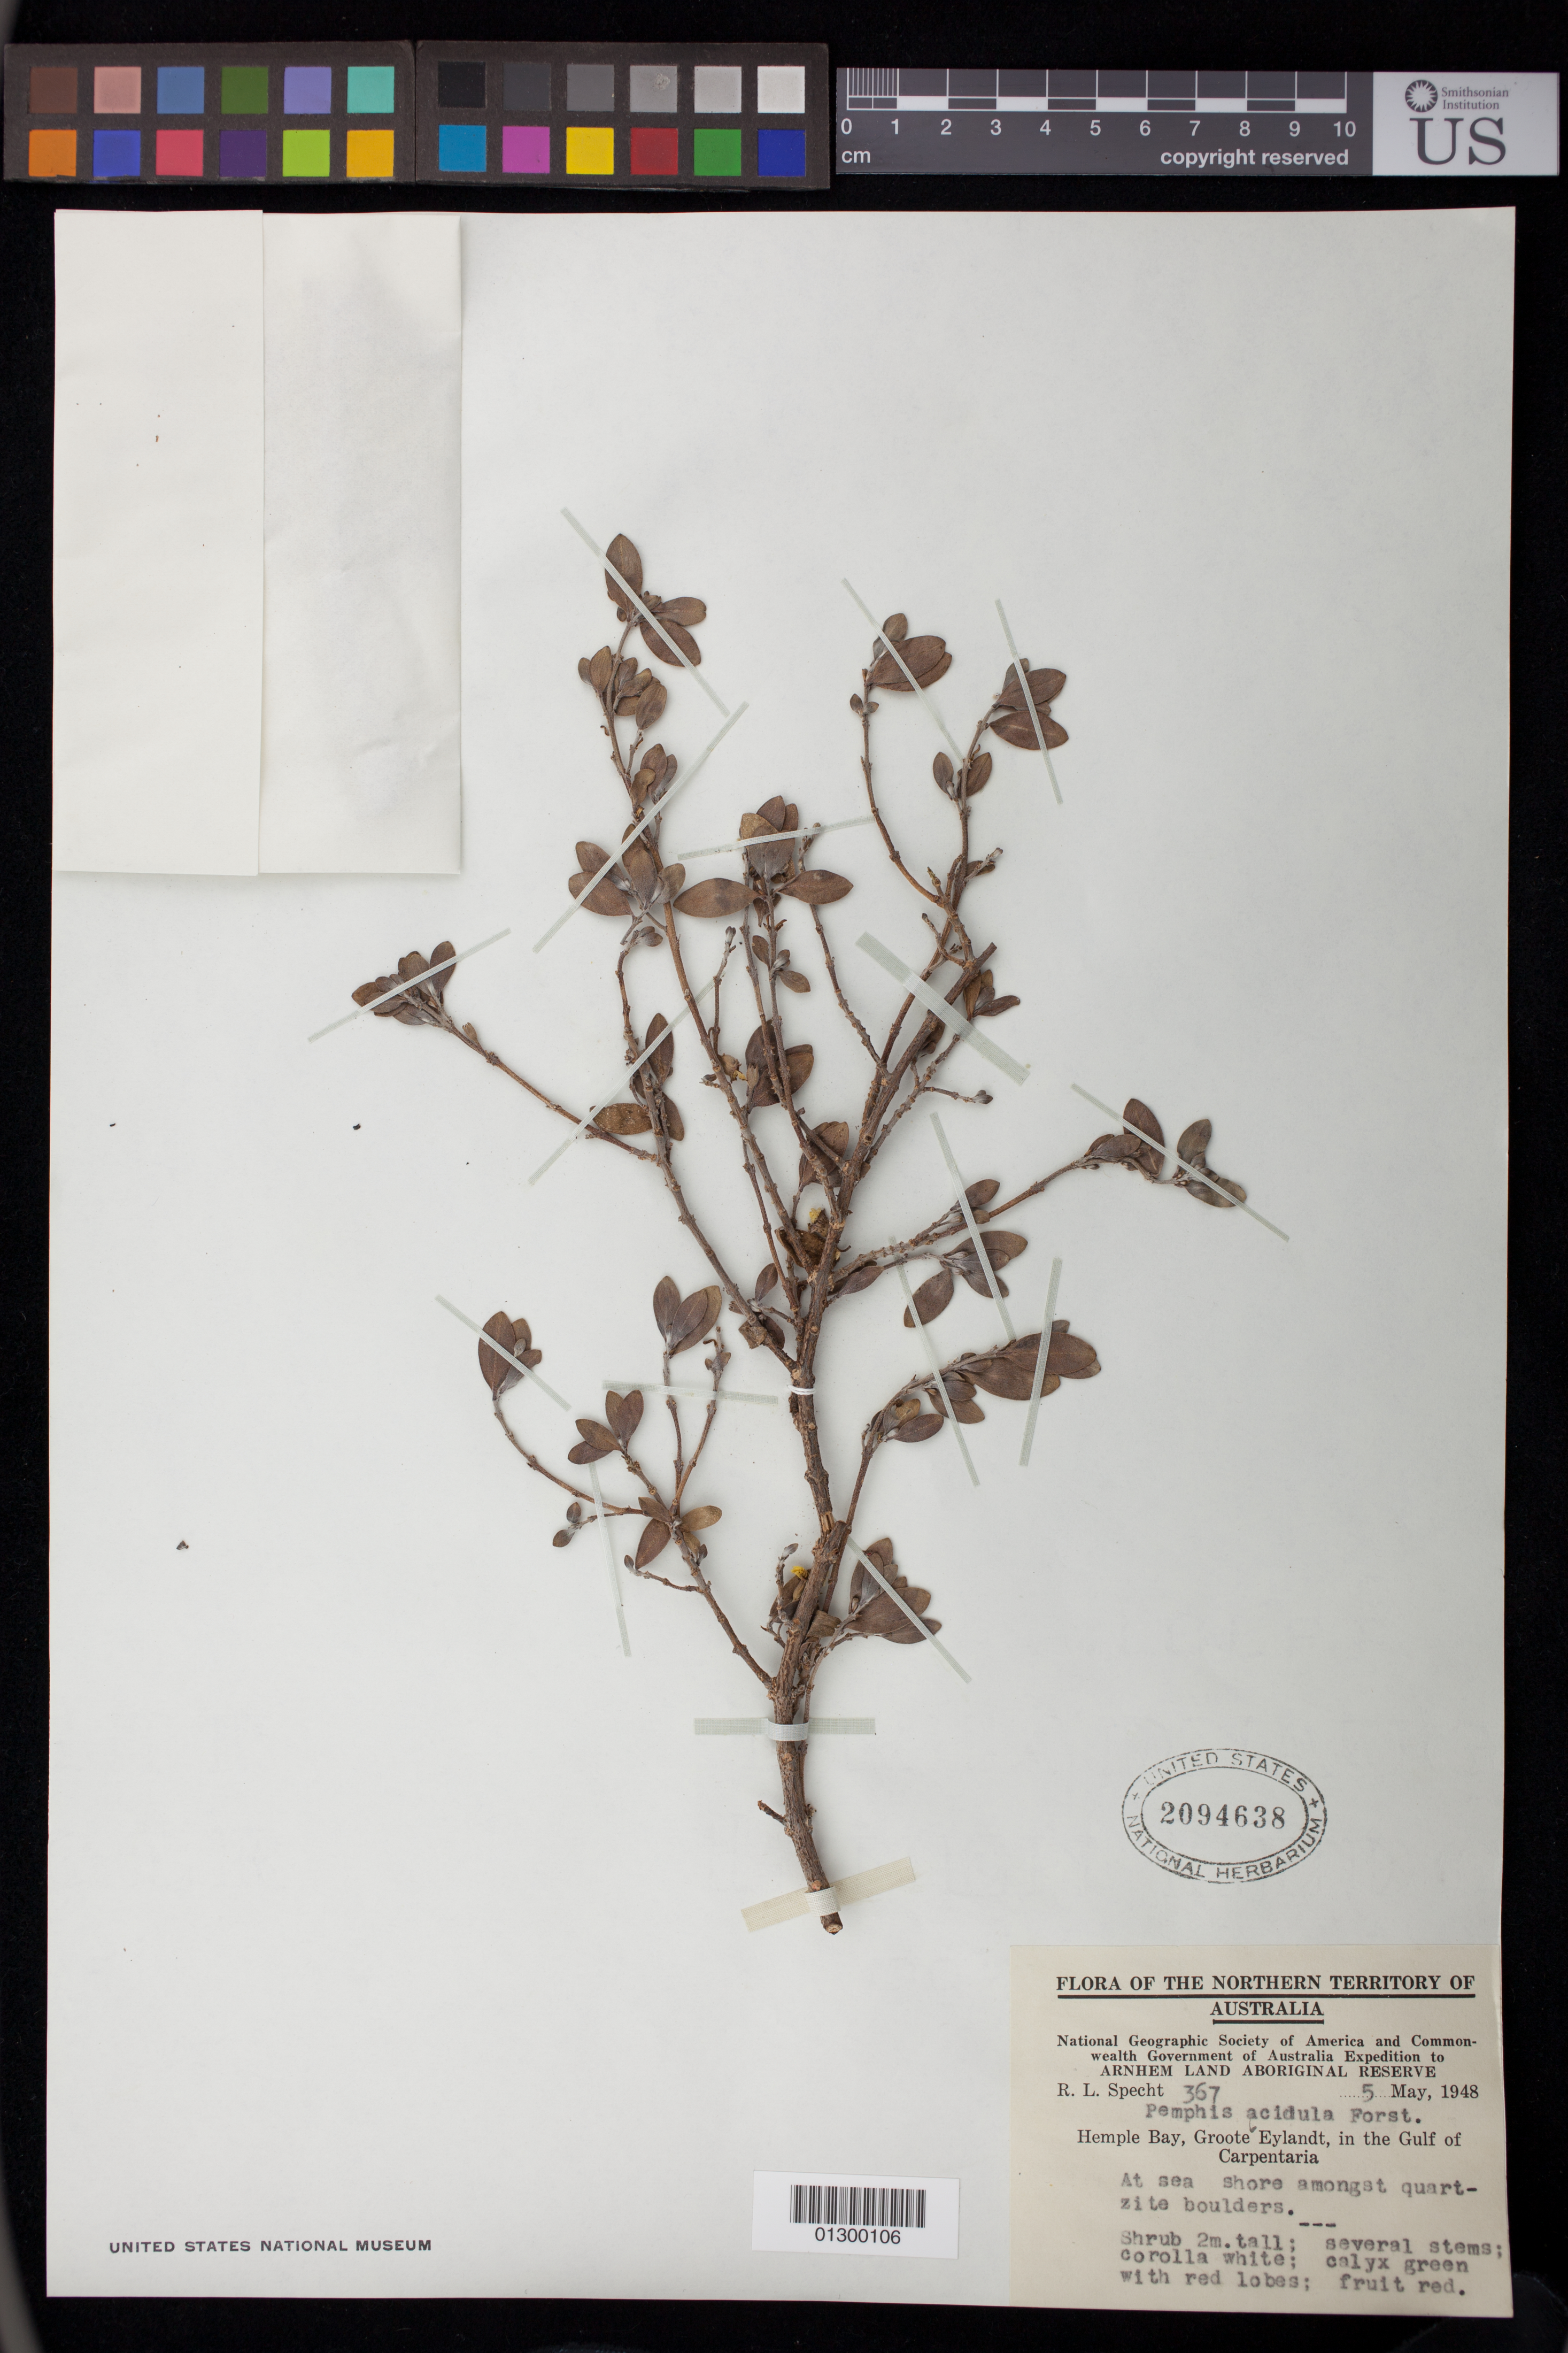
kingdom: Plantae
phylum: Tracheophyta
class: Magnoliopsida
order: Myrtales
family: Lythraceae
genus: Pemphis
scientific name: Pemphis acidula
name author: J.R. Forst. & G. Forst.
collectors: R. L. Specht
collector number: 367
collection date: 1948-05-05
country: Australia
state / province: Northern Territory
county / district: East Arnhem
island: Groote Eylandt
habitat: At sea shore amongst quartzite boulders.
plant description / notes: Shrub 2 m. tall; severl stems; corolla white; calyx green with red lobes; fruit red.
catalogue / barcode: US 2094638